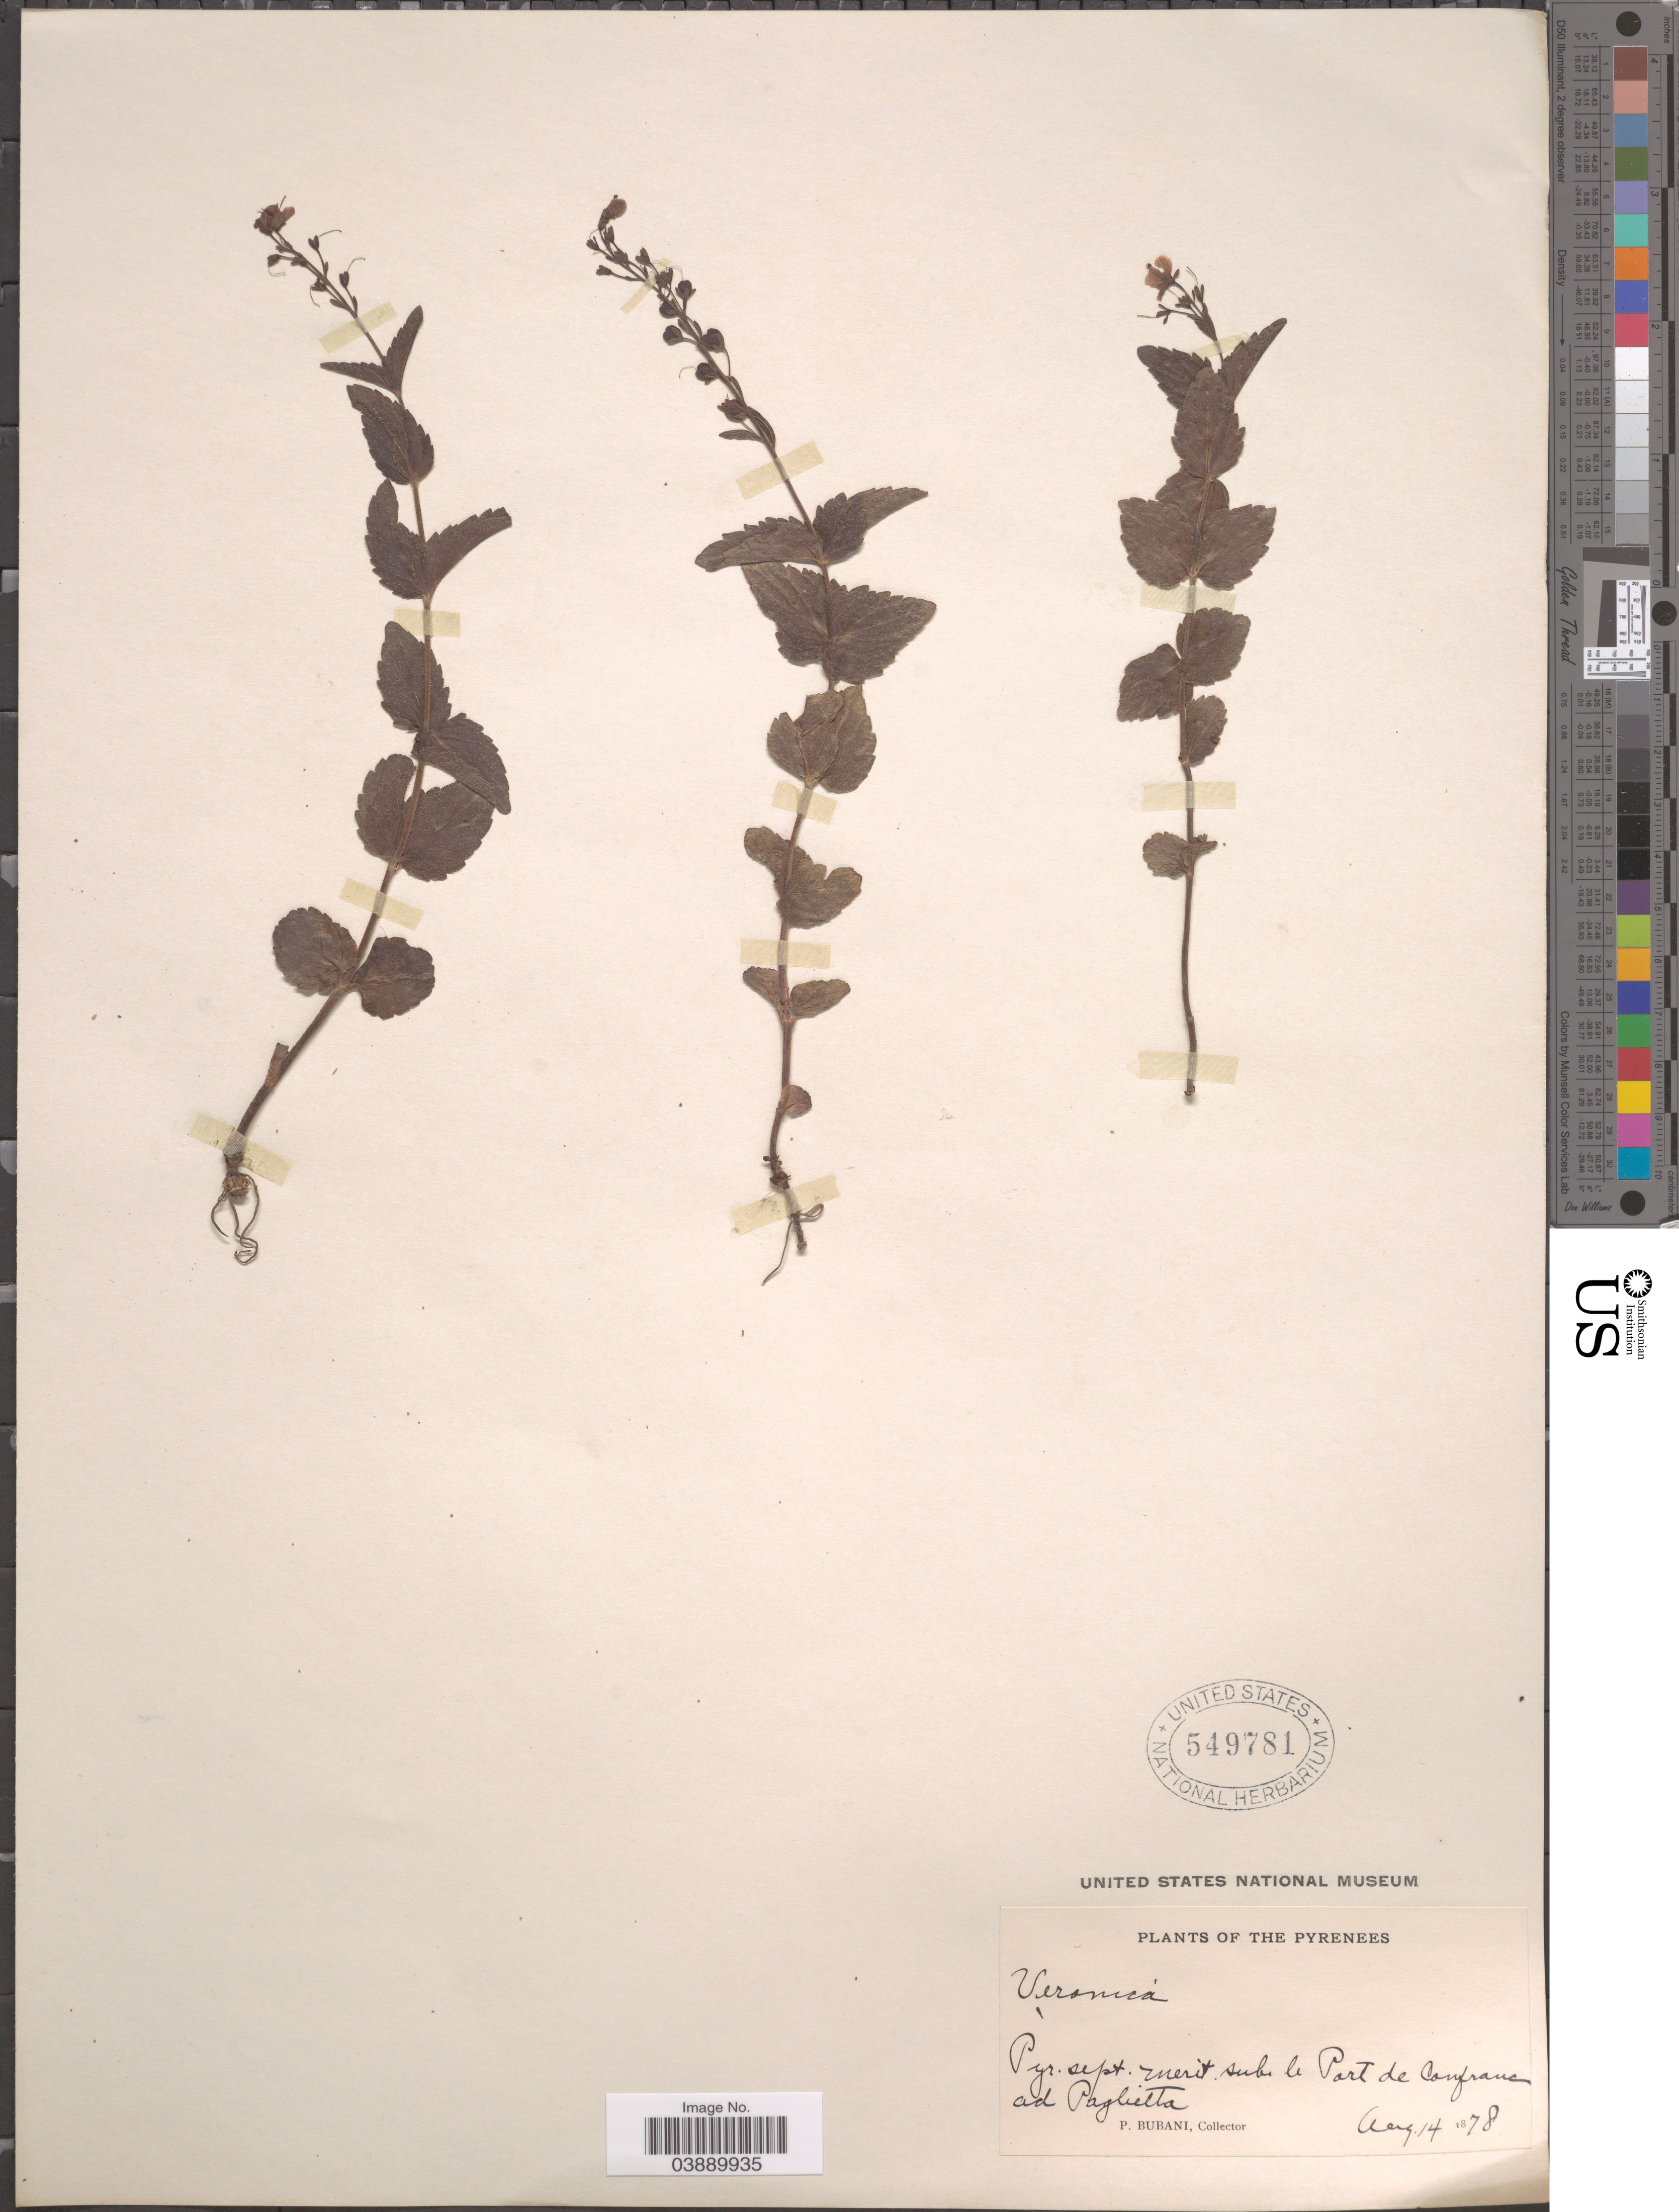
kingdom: Plantae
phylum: Tracheophyta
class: Magnoliopsida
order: Lamiales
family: Plantaginaceae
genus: Veronica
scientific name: Veronica ponae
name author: Gouan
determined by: Albach, Dirk C.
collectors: P. Bubani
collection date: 1878-08-14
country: Italy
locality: The Pyrenees. Pyr. sept. merit. sub. b Port de Confrane ad Paglietta.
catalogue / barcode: US 549781